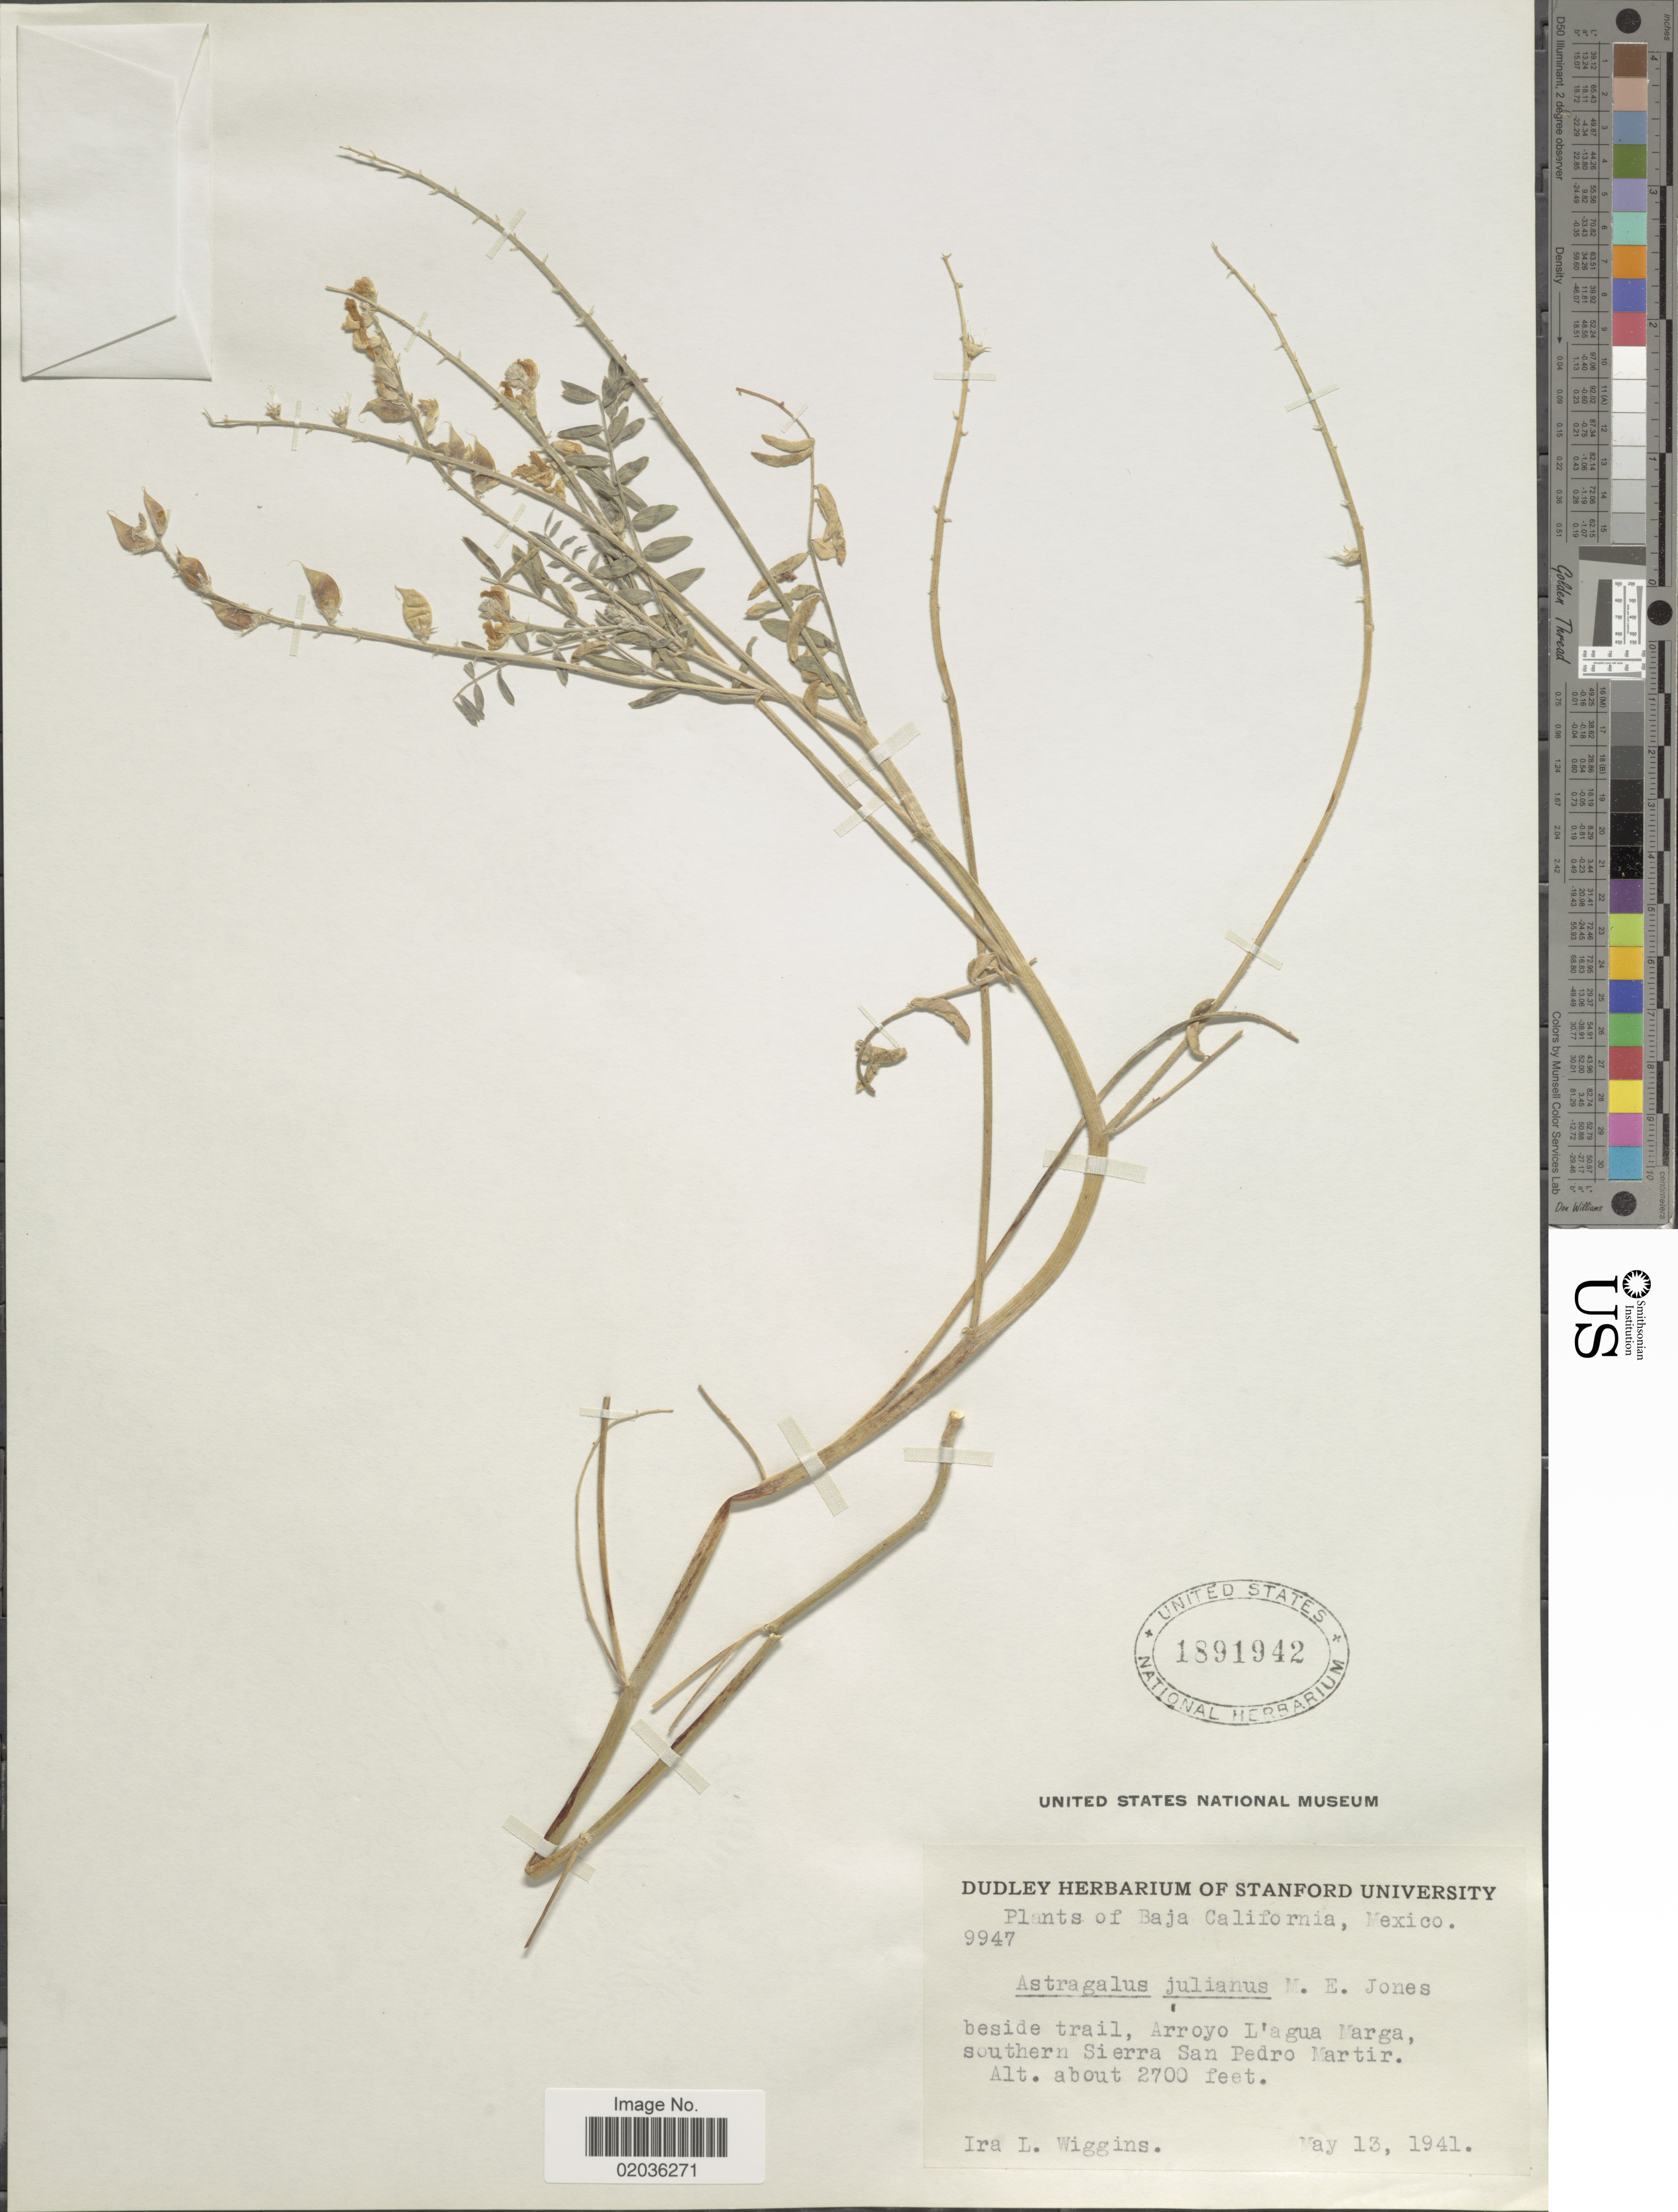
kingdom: Plantae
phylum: Tracheophyta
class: Magnoliopsida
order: Fabales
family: Fabaceae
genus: Astragalus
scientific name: Astragalus prorifer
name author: M.E. Jones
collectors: I. L. Wiggins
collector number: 9947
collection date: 1941-05-13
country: Mexico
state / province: Baja California Norte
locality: Beside trail, Arroyo L'agua Marga, southern Sierra San Pedro Martir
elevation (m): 823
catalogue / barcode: US 1891942